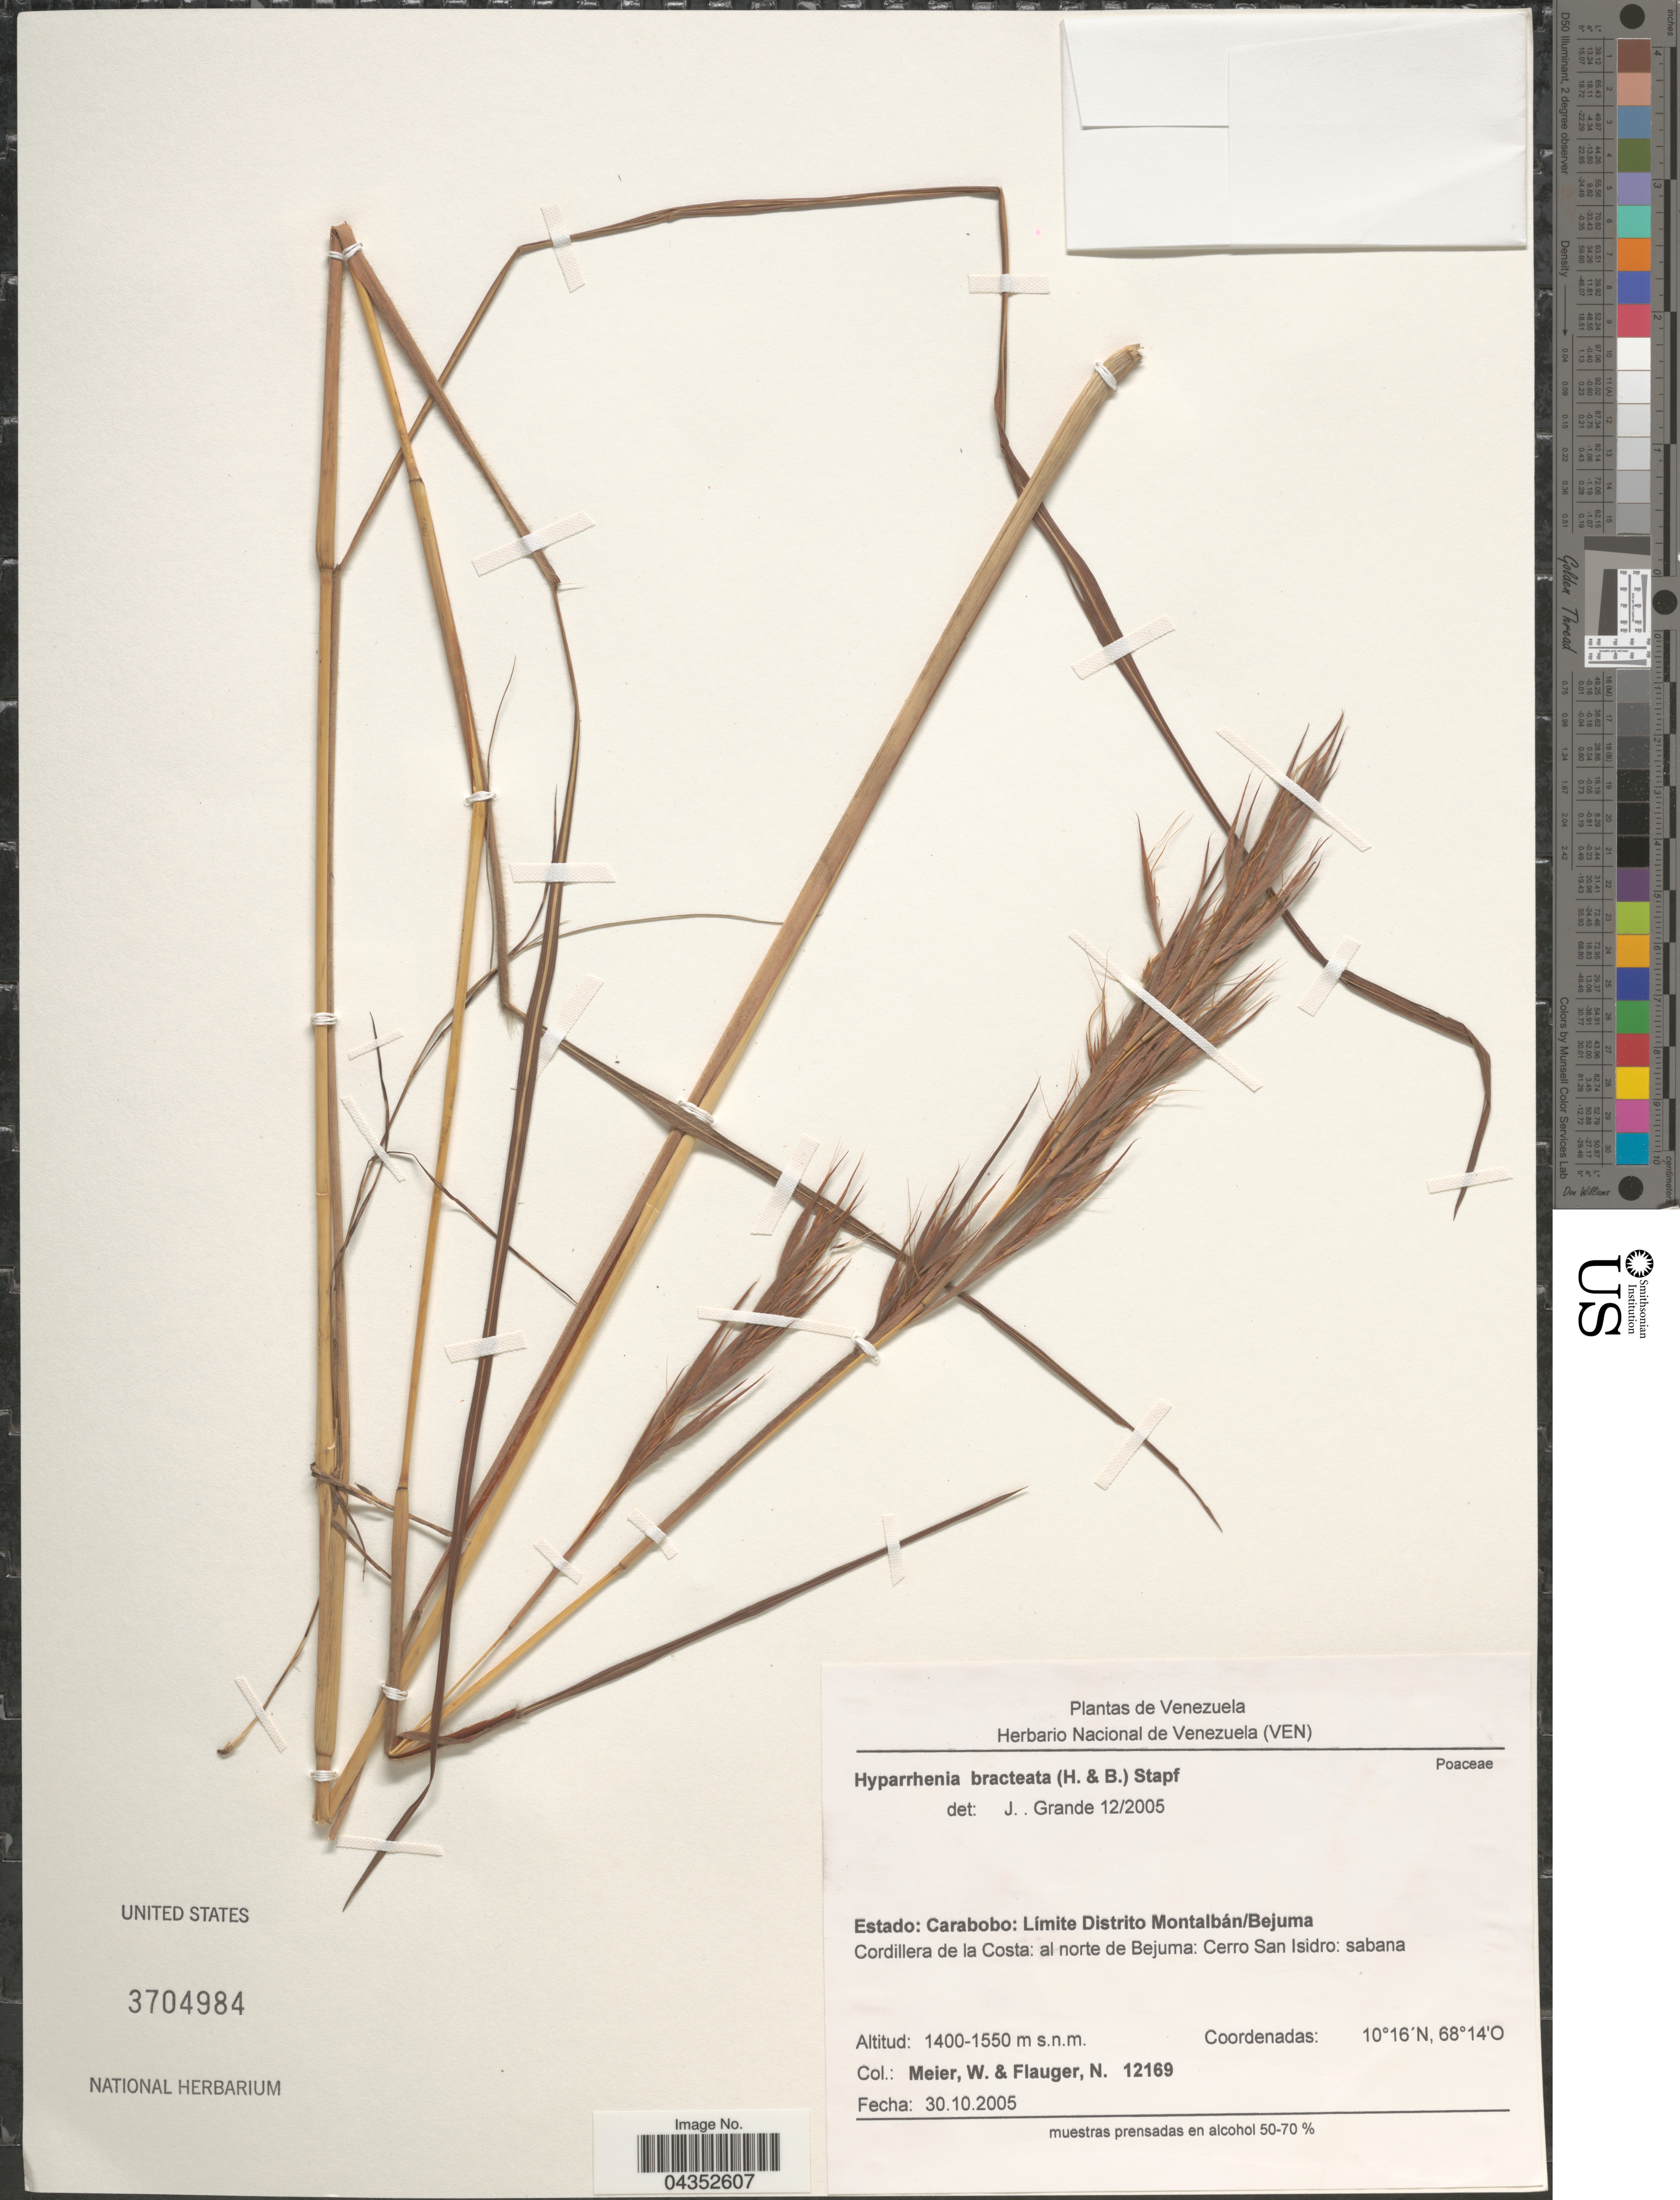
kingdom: Plantae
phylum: Tracheophyta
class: Liliopsida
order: Poales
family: Poaceae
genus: Hyparrhenia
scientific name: Hyparrhenia bracteata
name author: (Humb. & Bonpl.) Stapf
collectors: W. Meier & N. Flauger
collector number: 12169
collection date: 2005-10-30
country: Venezuela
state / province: Carabobo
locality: Límite Distrito Montalbán/Bejuma. Cordillera de la Costa: al norte de Bejum: Cerro San Isidro: sabana.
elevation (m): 1400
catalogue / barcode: US 3704984